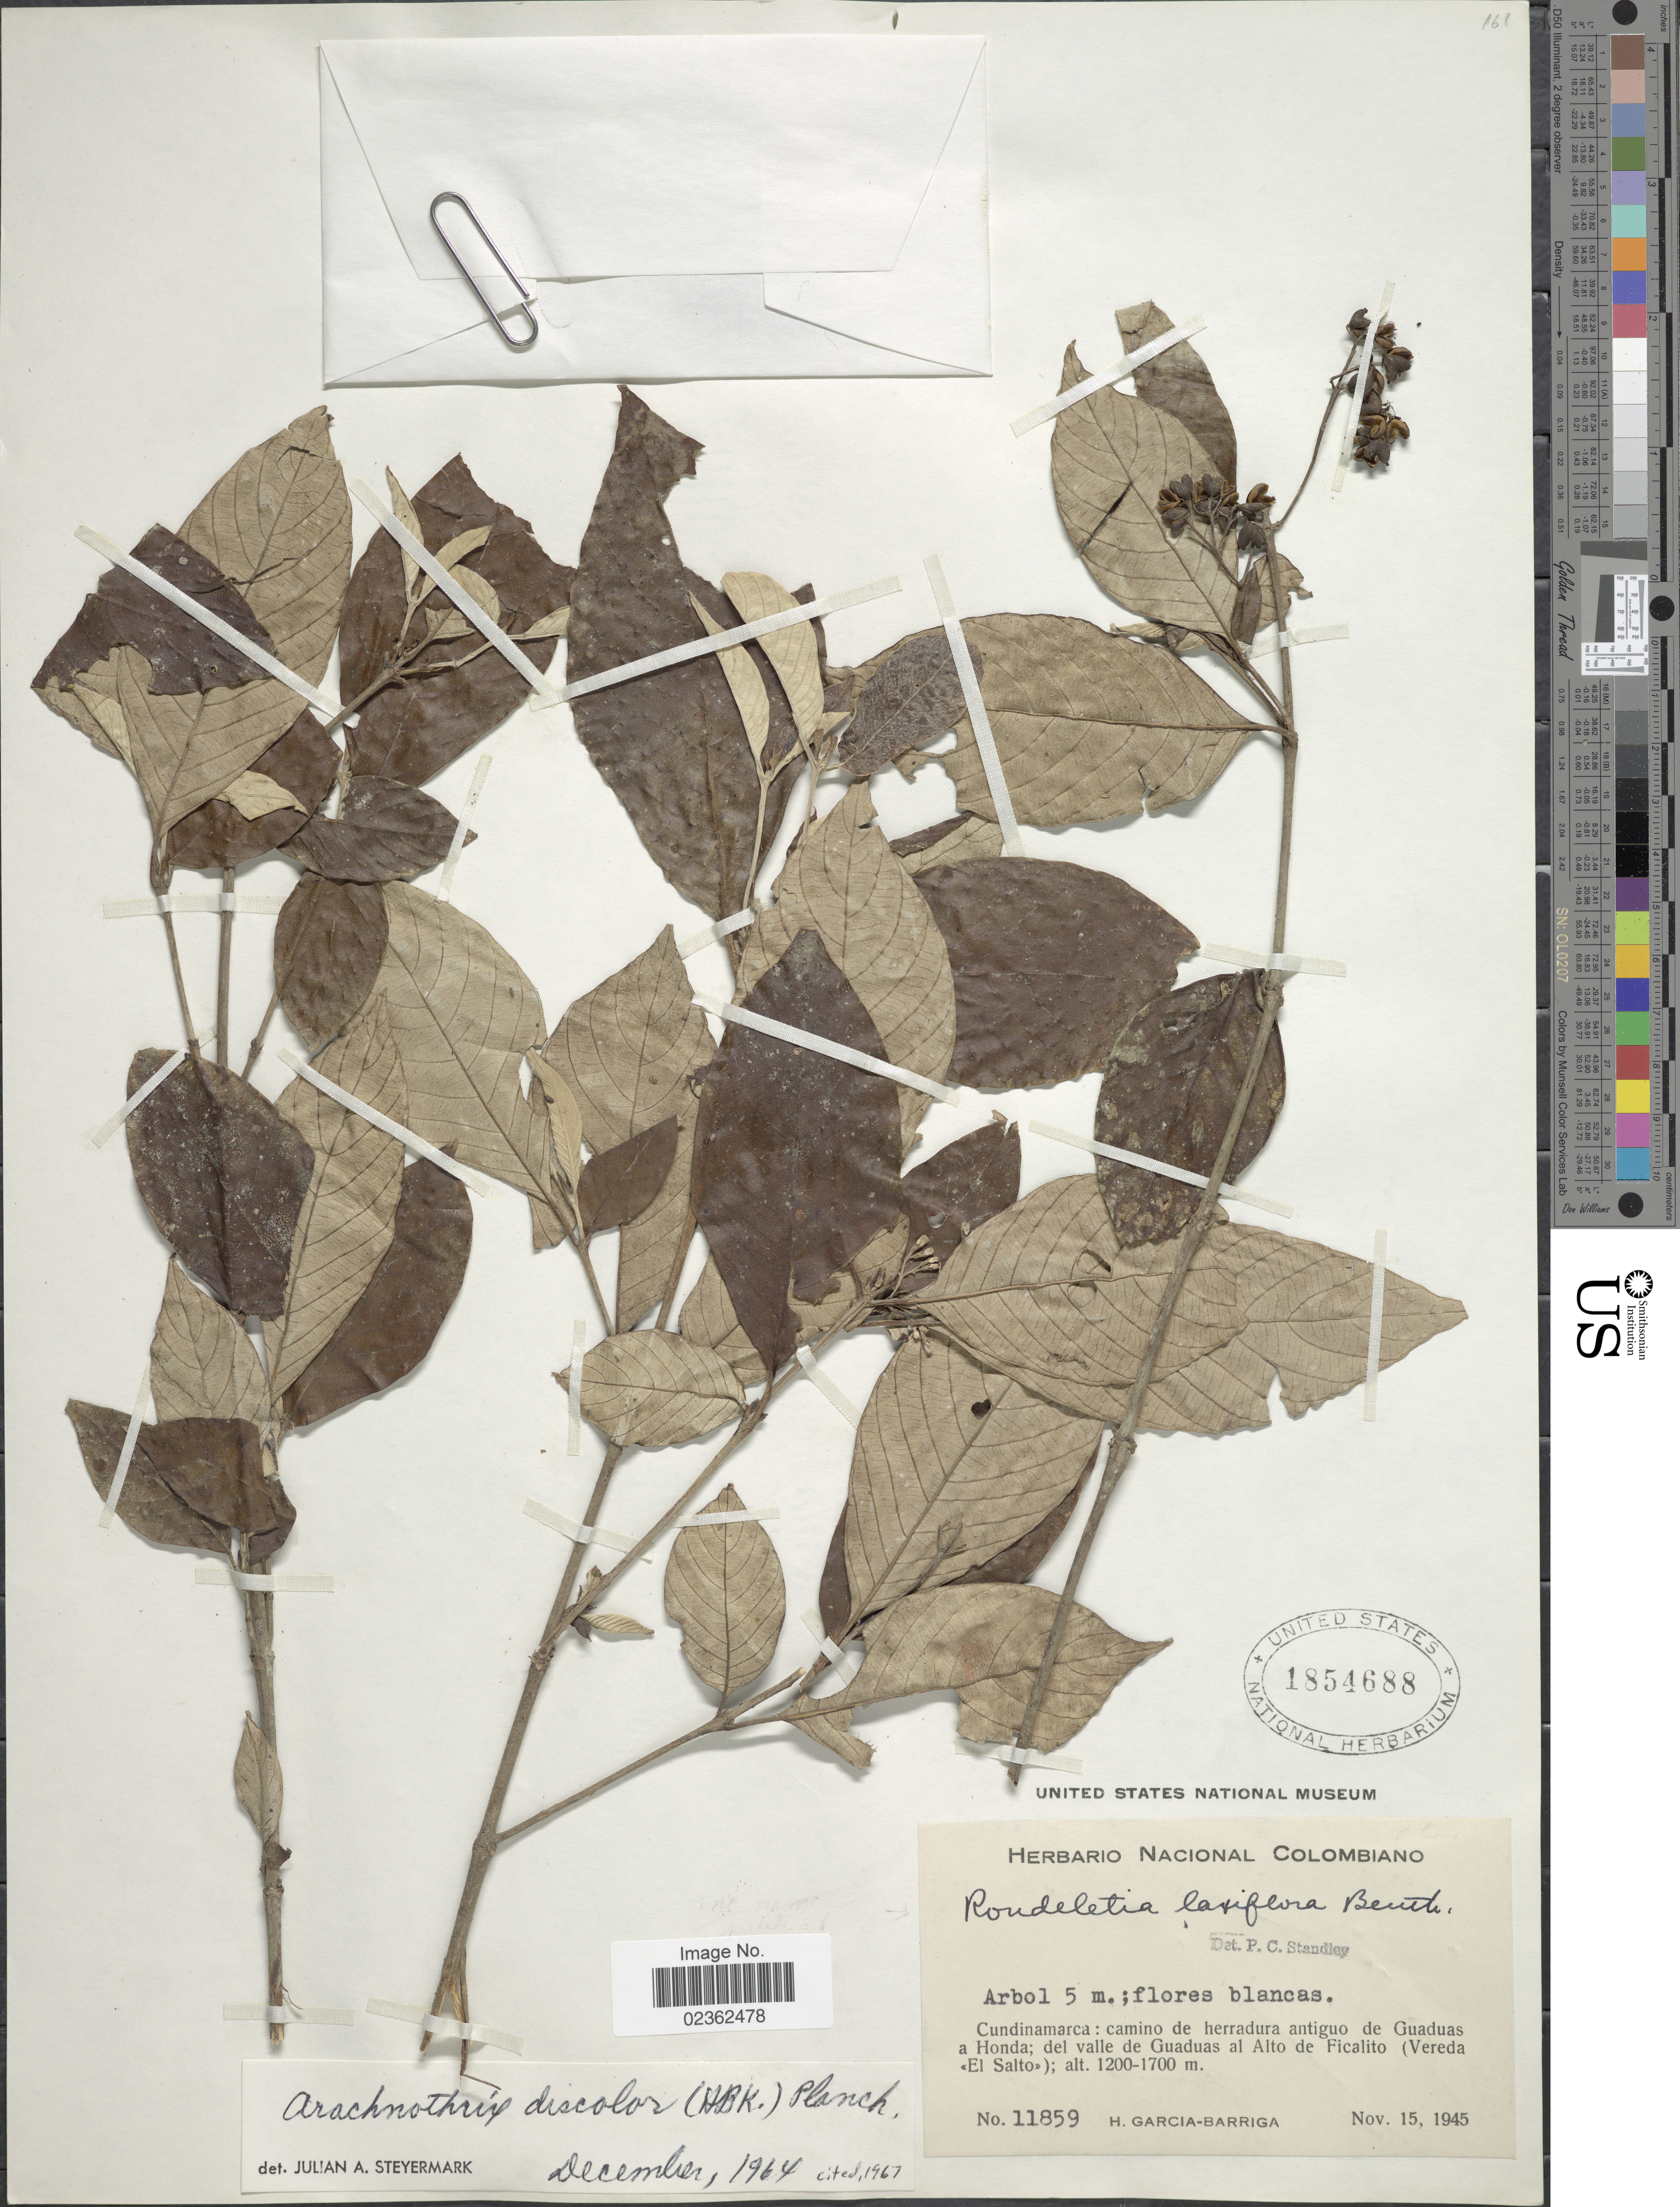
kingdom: Plantae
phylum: Tracheophyta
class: Magnoliopsida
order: Gentianales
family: Rubiaceae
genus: Arachnothryx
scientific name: Arachnothryx discolor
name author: (Kunth) Planch.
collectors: H. García Barriga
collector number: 11859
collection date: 1945-11-15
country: Colombia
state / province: Cundinamarca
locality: Camino de herradura antiguo de Guadas a Honda; del valle de Guadas al Alto de Ficalito (Vereda <<El Salto>>).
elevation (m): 1200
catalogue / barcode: US 1854688